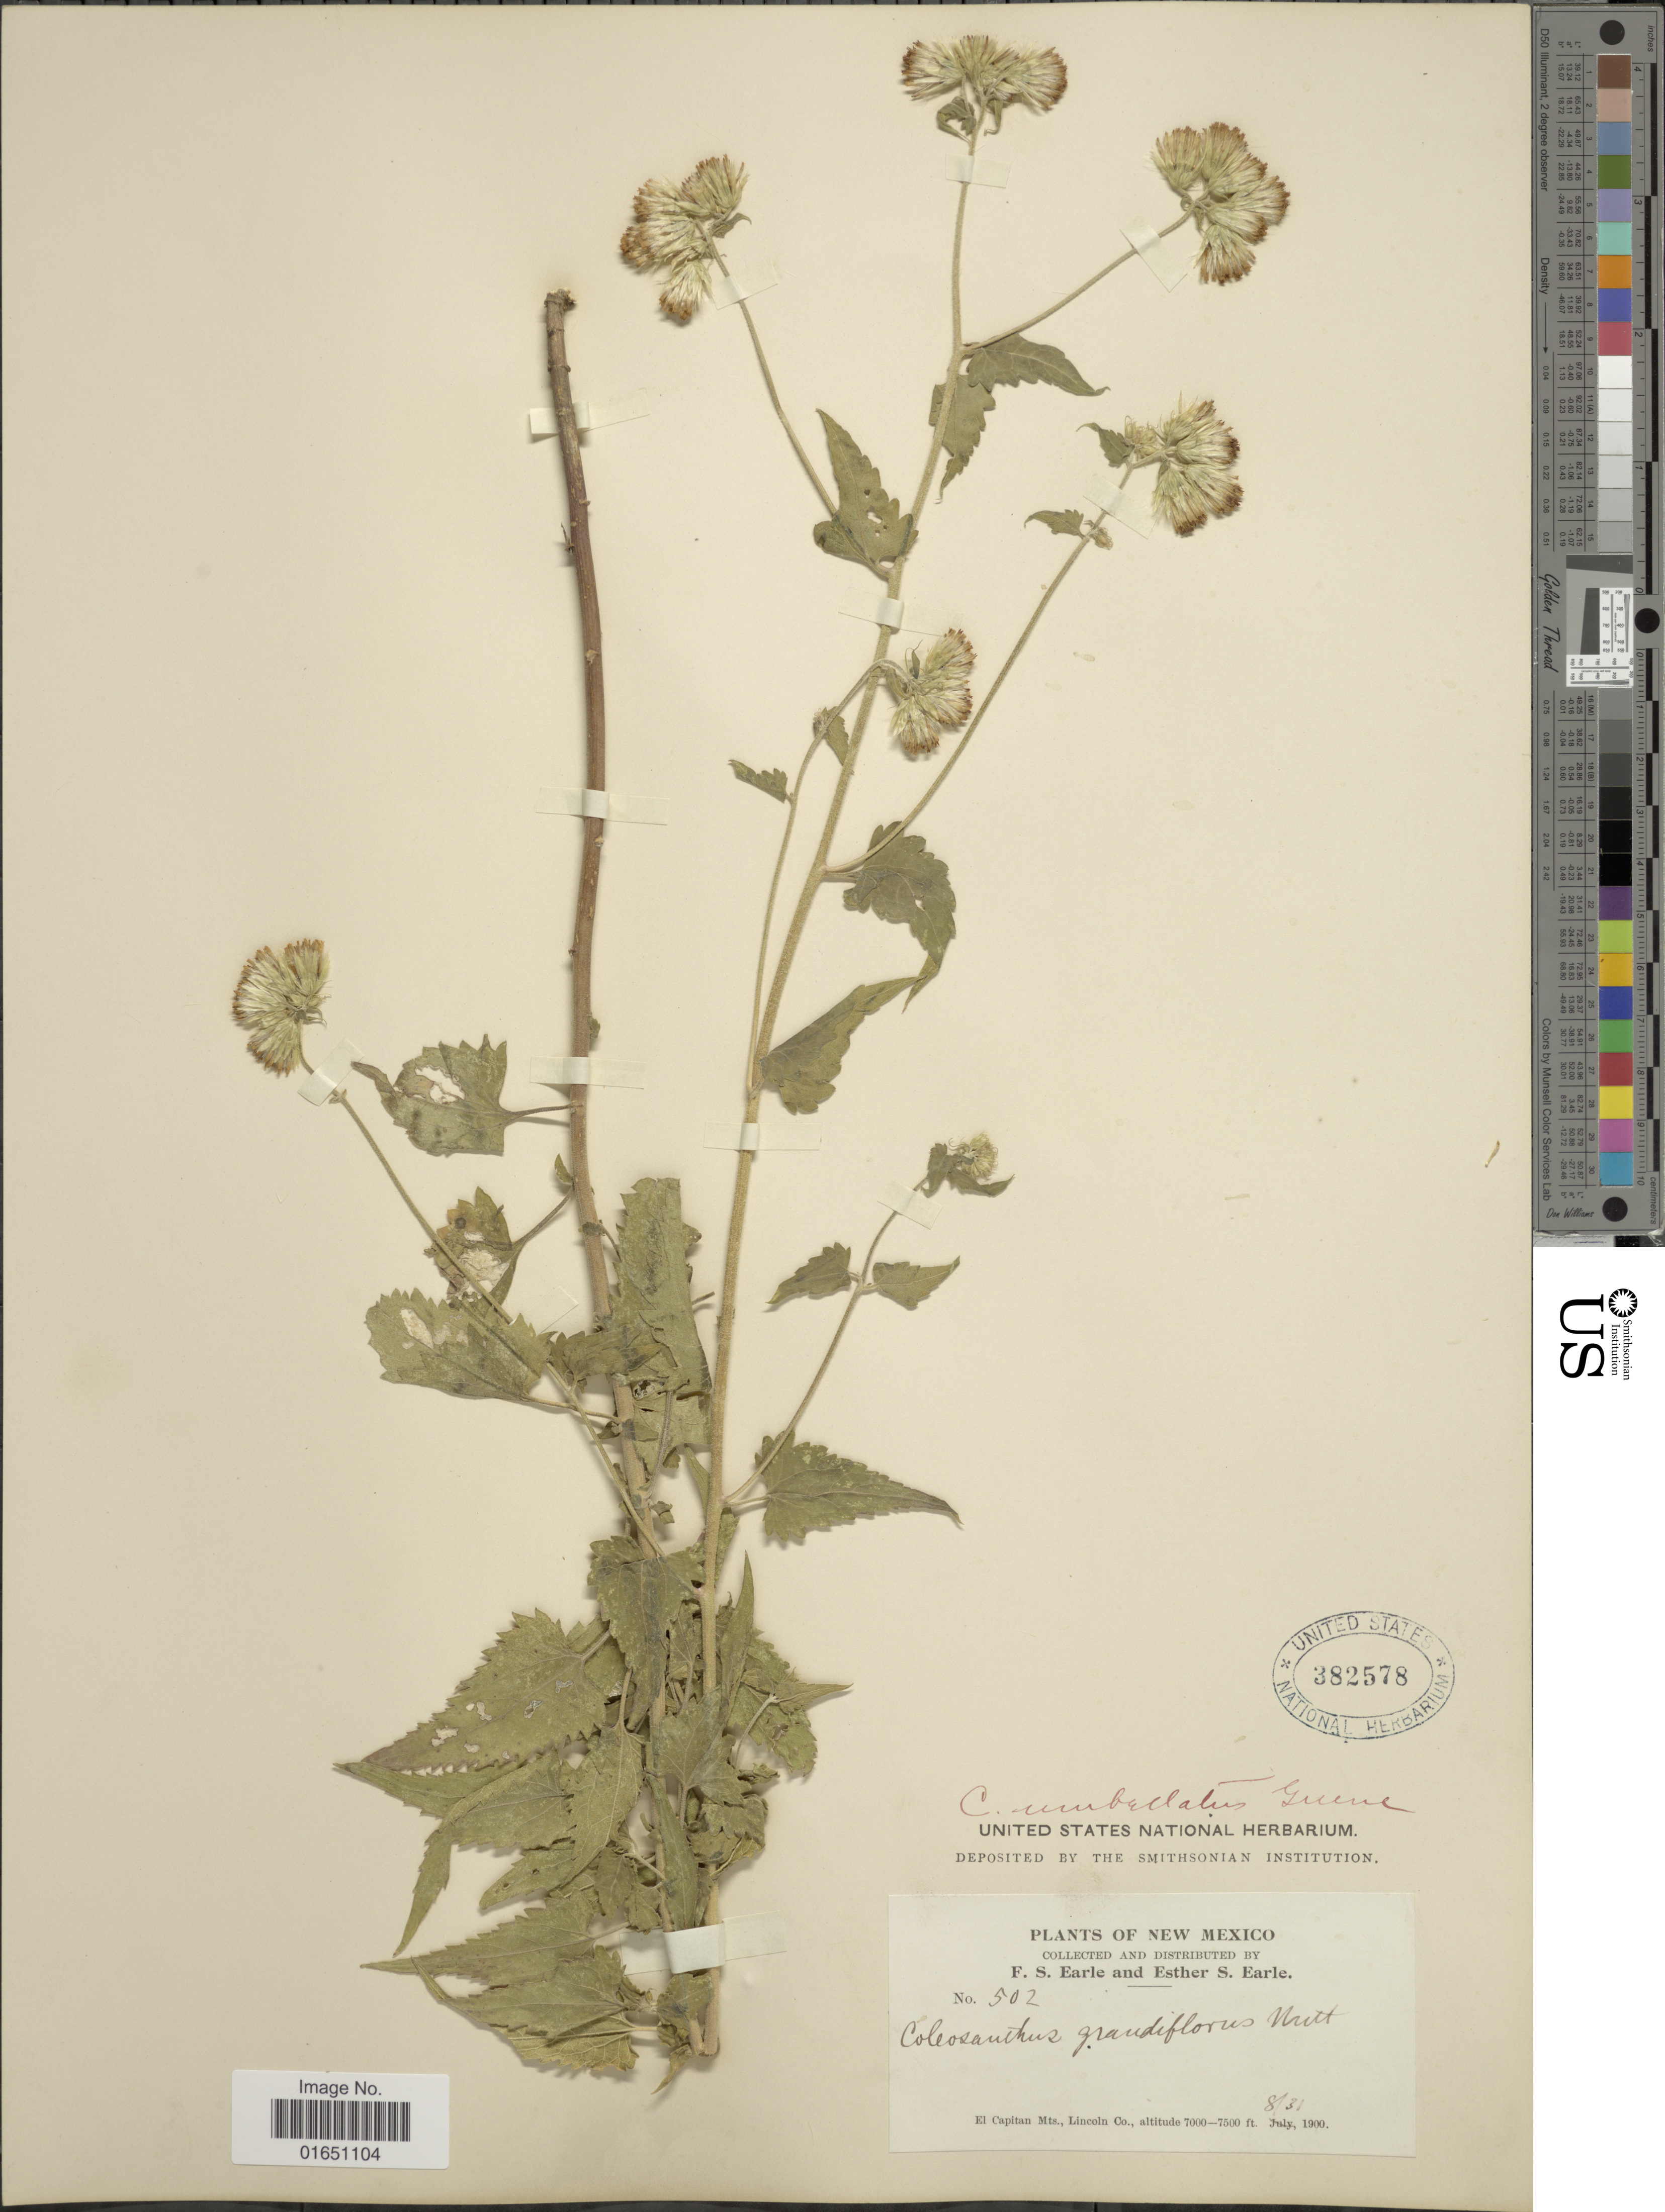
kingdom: Plantae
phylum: Tracheophyta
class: Magnoliopsida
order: Asterales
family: Asteraceae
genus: Brickellia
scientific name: Brickellia grandiflora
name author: (Hook.) Nutt.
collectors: F. S. Earle & E. S. Earle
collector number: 502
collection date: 1900-08-31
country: United States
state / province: New Mexico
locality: El Capitan Mts., Lincoln Co.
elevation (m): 2134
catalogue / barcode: US 382578